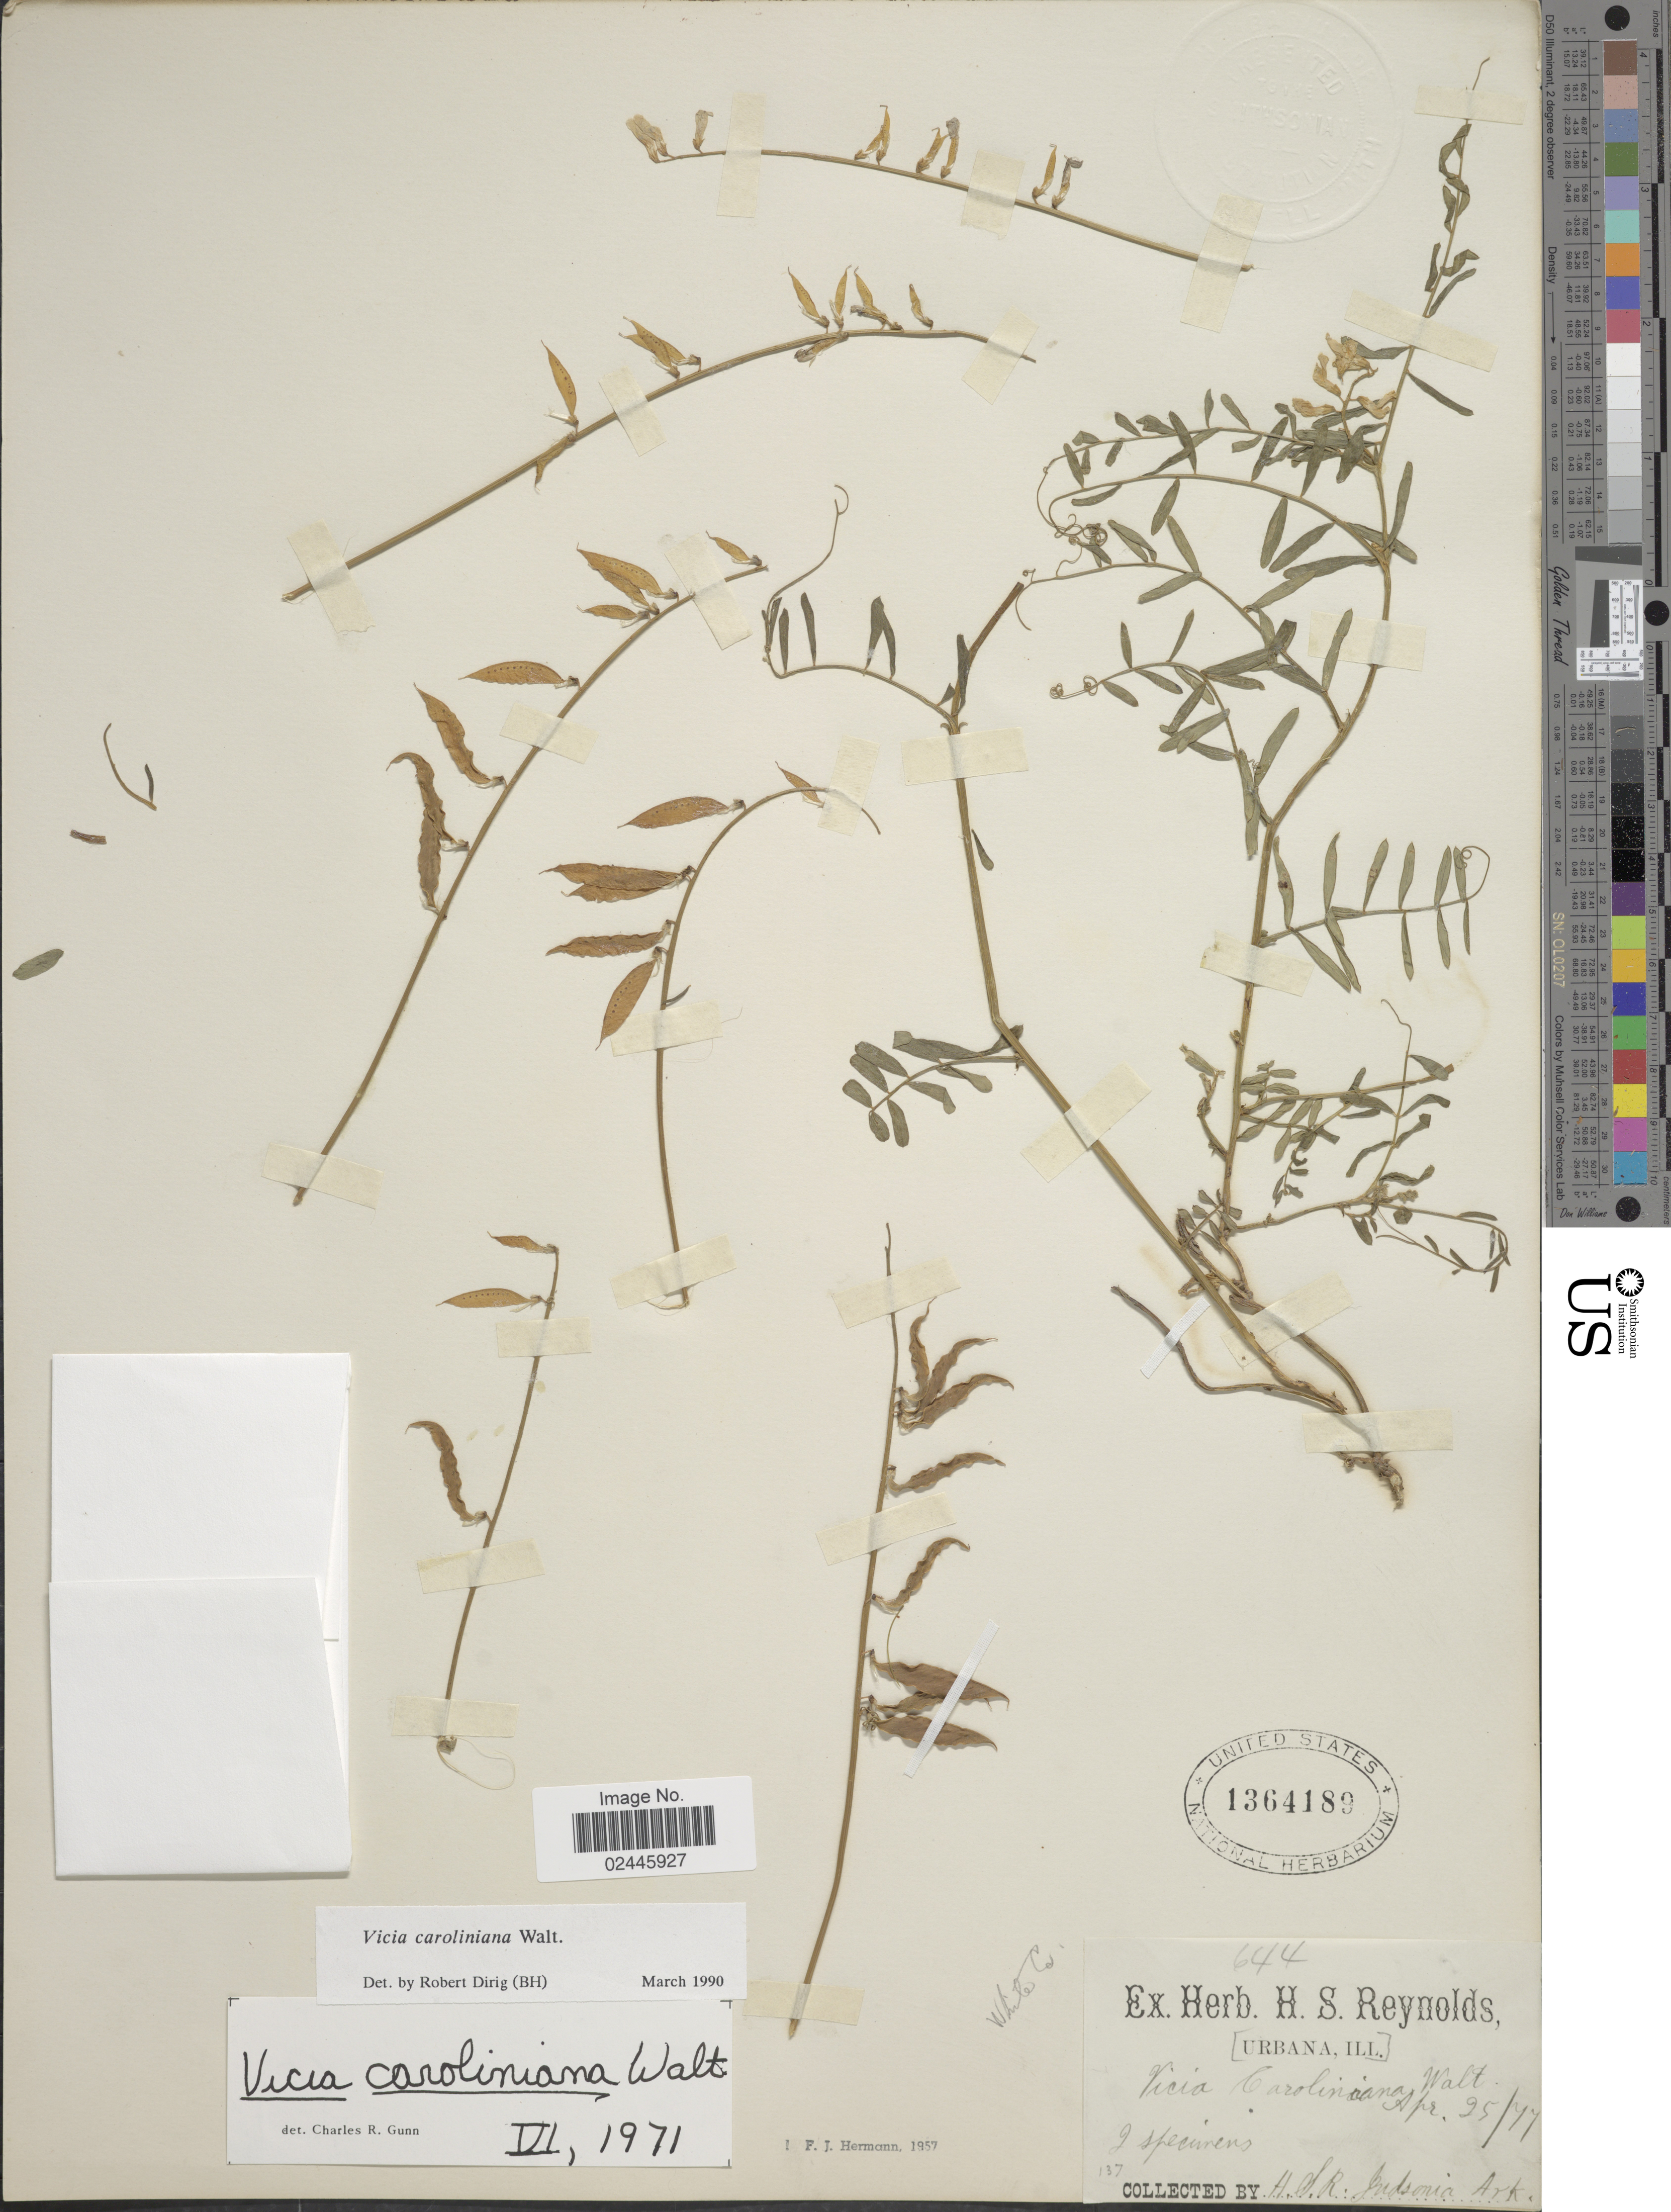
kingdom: Plantae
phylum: Tracheophyta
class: Magnoliopsida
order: Fabales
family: Fabaceae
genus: Vicia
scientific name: Vicia caroliniana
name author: Walter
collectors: H. Reynolds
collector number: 644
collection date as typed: Transcribed d/m/y: 25/4/77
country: United States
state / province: Illinois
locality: Ubana, White Co.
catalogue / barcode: US 1364189